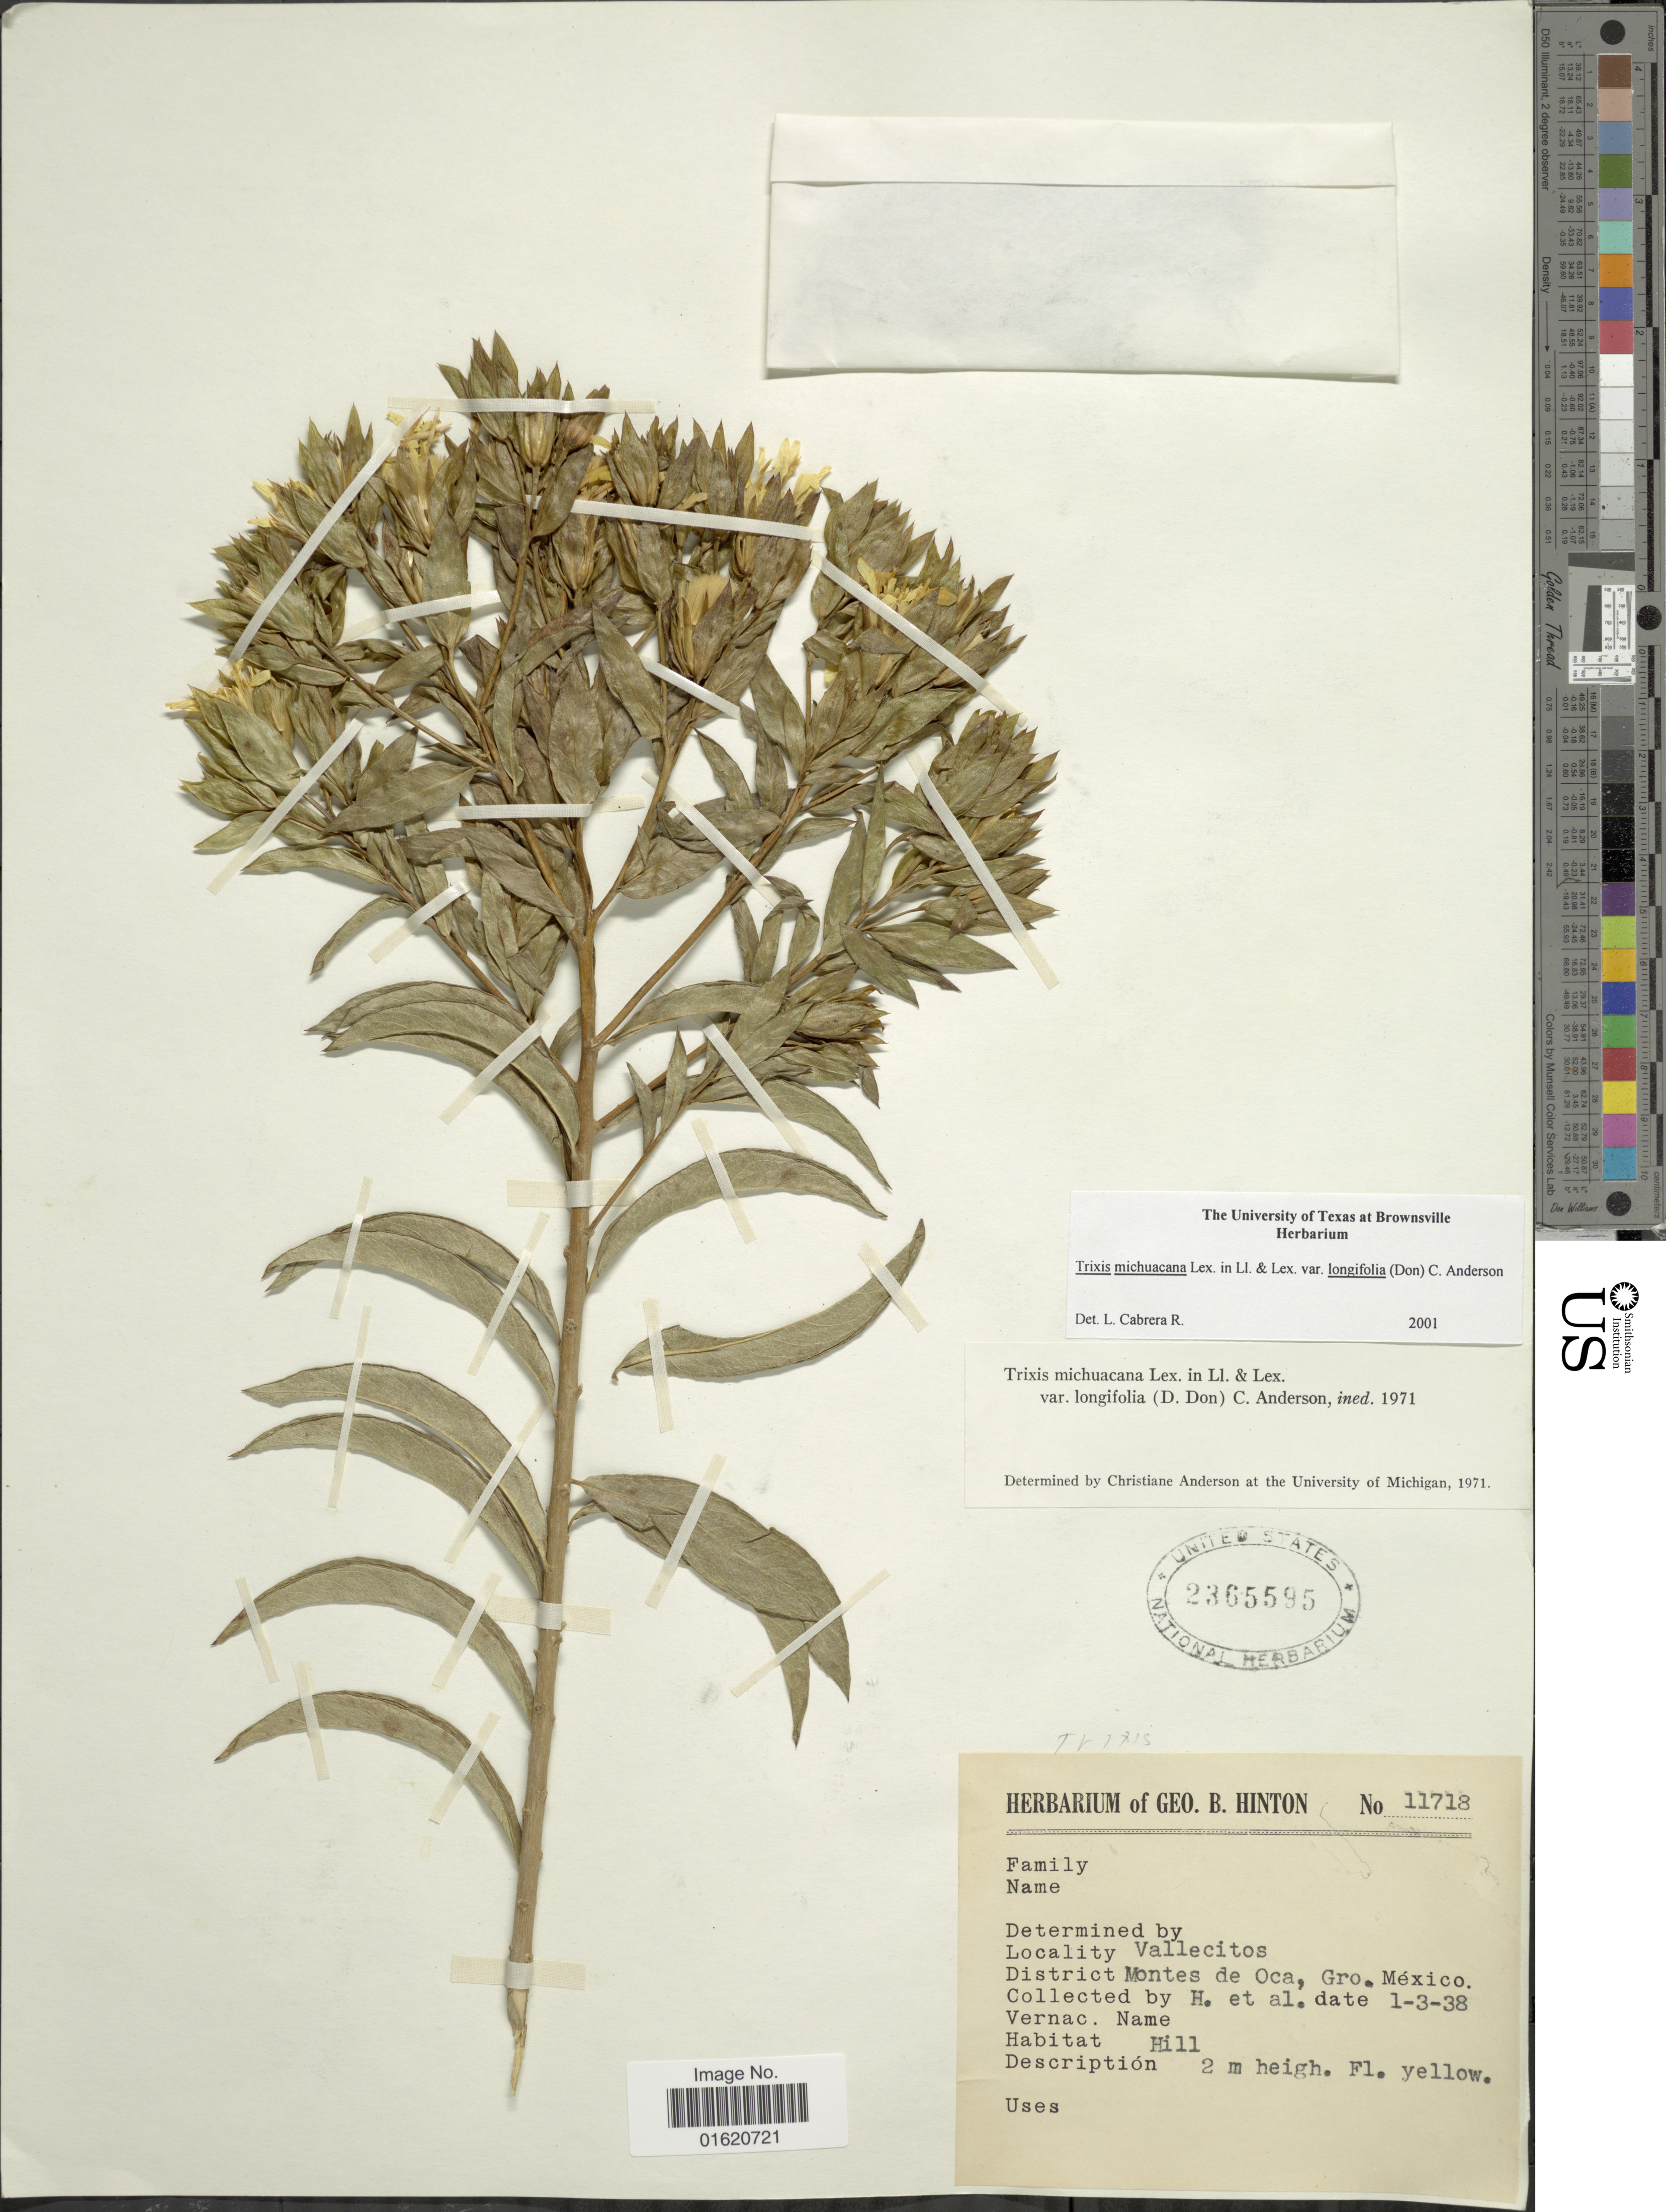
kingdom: Plantae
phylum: Tracheophyta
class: Magnoliopsida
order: Asterales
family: Asteraceae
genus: Trixis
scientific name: Trixis michuacana var. longifolia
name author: (D. Don) C.E. Anderson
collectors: G. B. Hinton & et al.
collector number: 11718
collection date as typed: Transcribed d/m/y: 1/3/38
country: Mexico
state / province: Guerrero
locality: Vallecitos, District Montes de Oca, Hill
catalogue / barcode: US 2365595